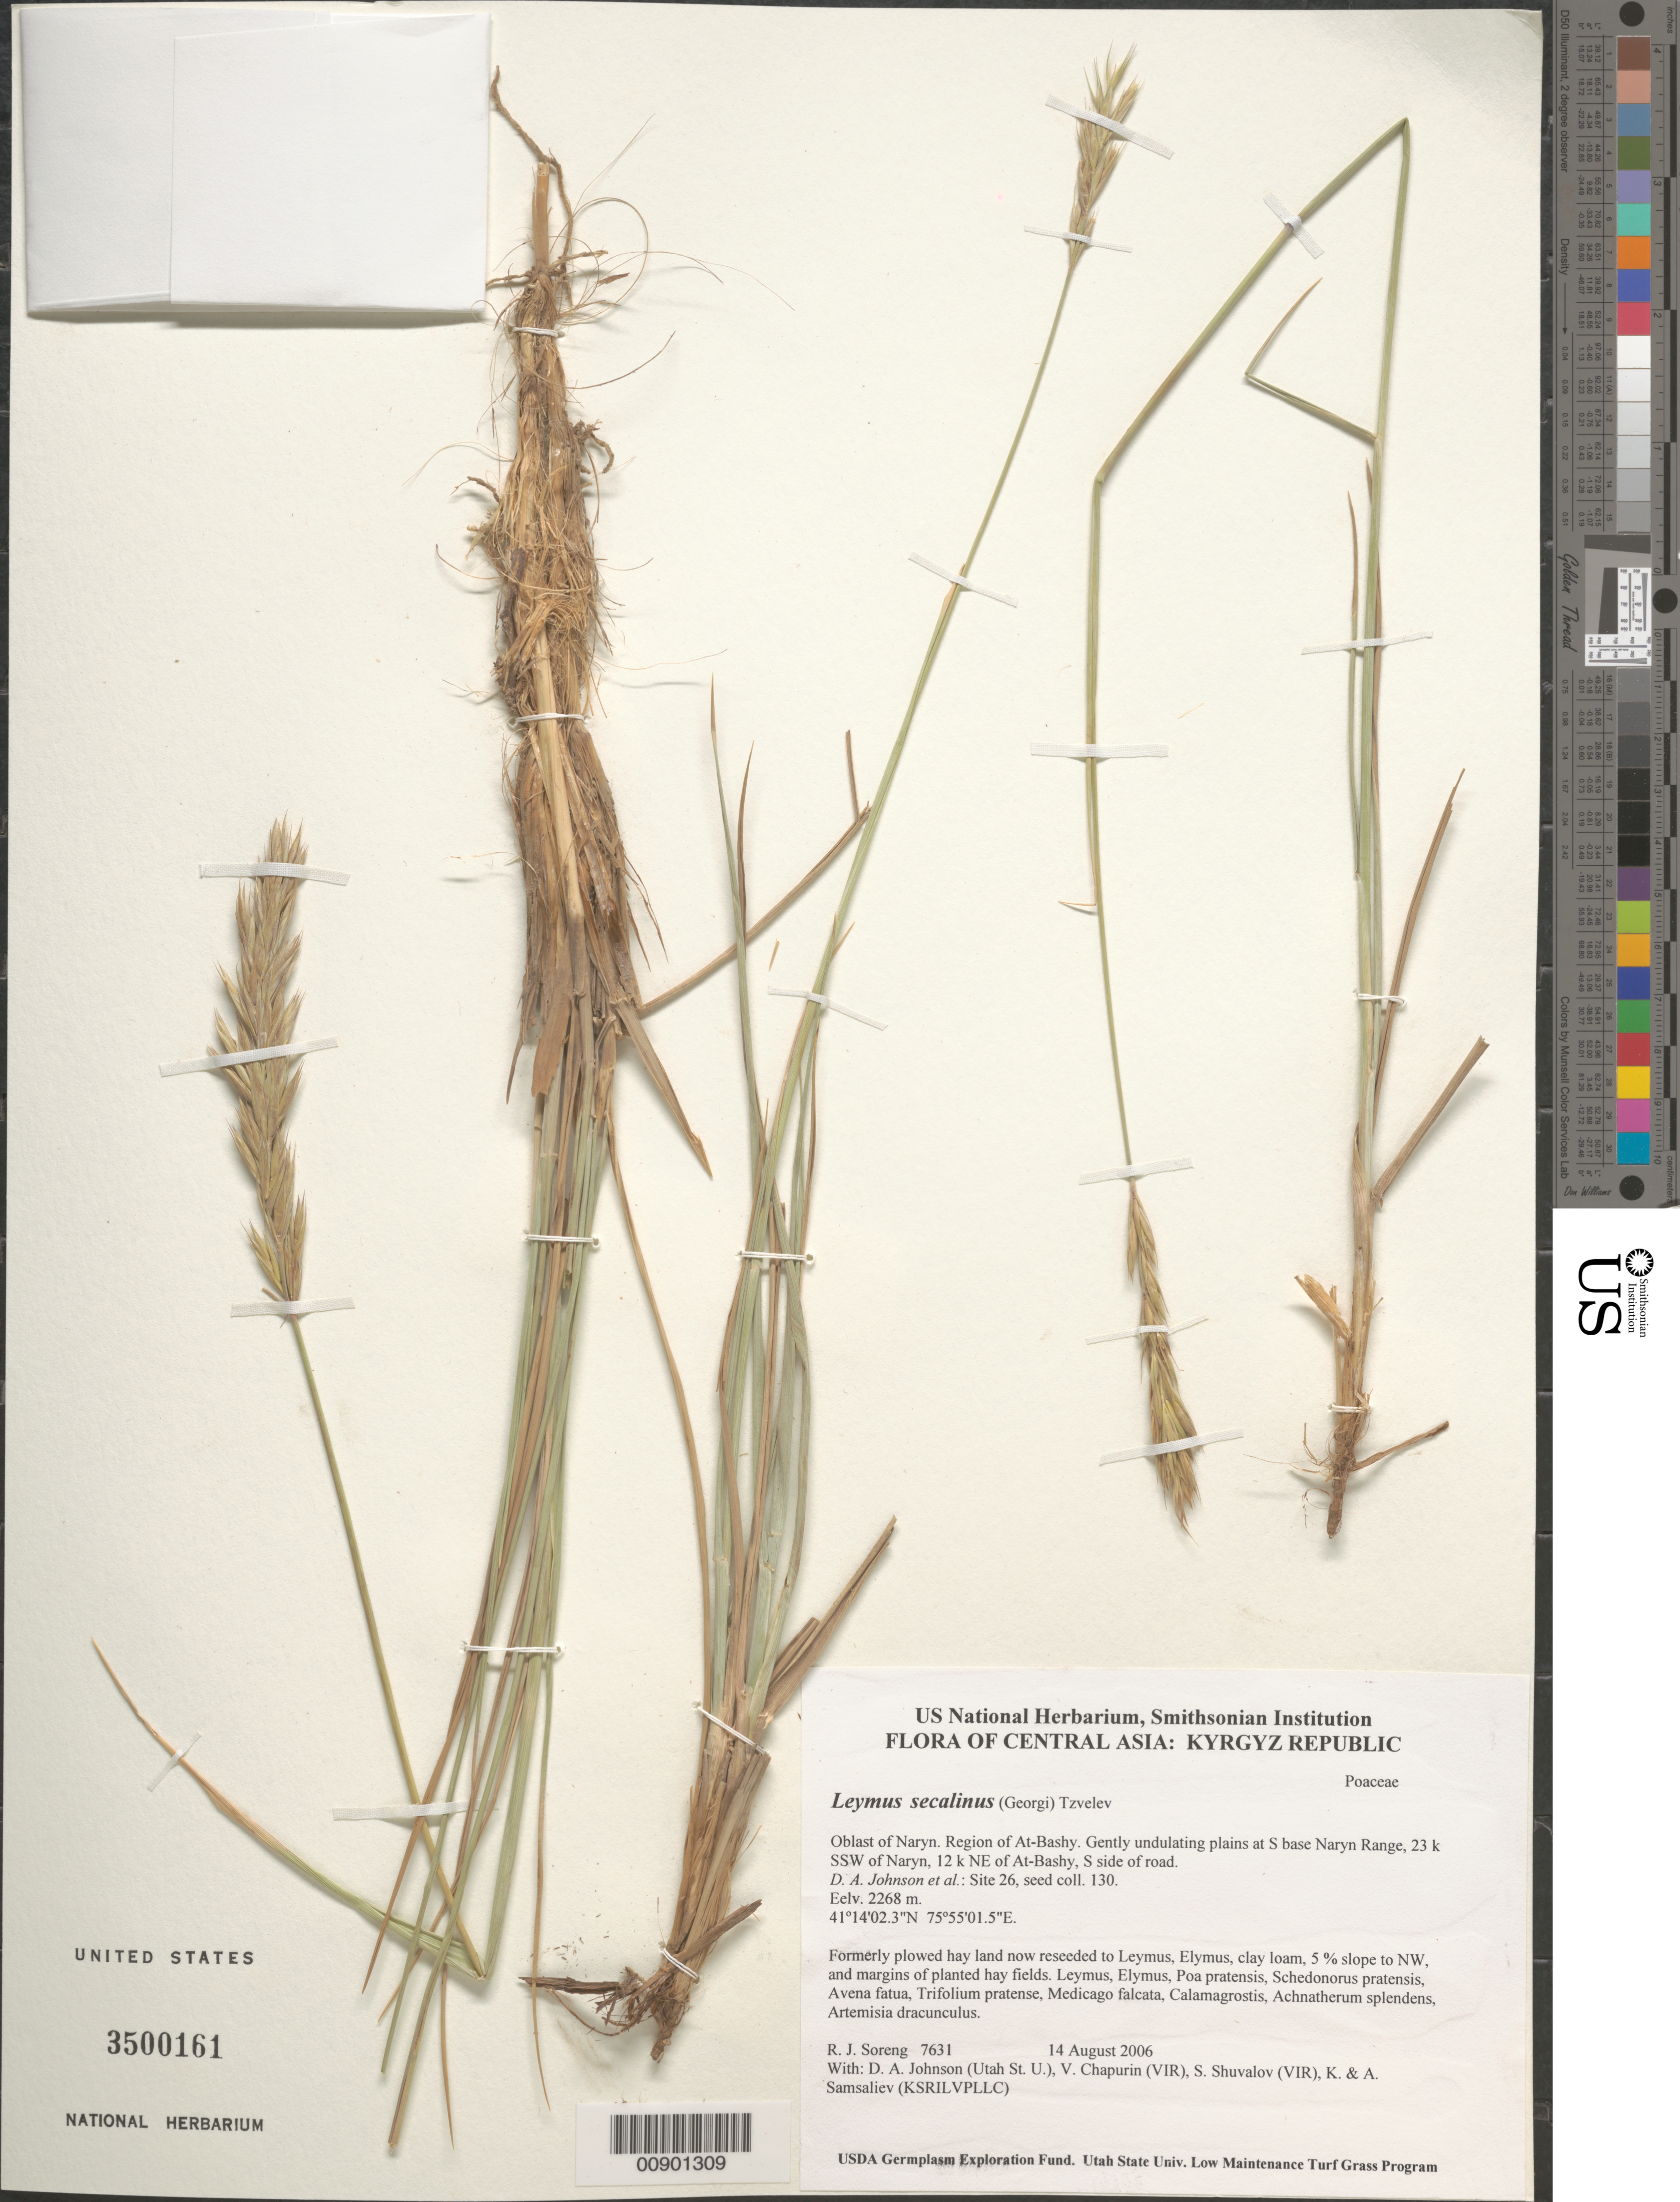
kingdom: Plantae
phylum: Tracheophyta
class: Liliopsida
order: Poales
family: Poaceae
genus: Leymus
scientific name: Leymus secalinus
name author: (Georgi) Tzvelev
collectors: R. J. Soreng, D. Johnson, S. Shuvalov, V. Chapurin, K. Samsaliev & A. Samsaliev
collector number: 7631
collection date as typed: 14 Aug 2006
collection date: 2006-08-14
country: Kyrgyzstan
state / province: Naryn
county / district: At-Bashy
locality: Gently undulating plains at S base Naryn Range, 23 km SSW of Naryn, 12 km NE of At-Bashy, S side of road.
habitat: Formerly plowed hay land now reseeded to Leymus, Elymus, clay loam, 5 % slope to NW, and margins of planted hay fields.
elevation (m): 2268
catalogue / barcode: US 3500161